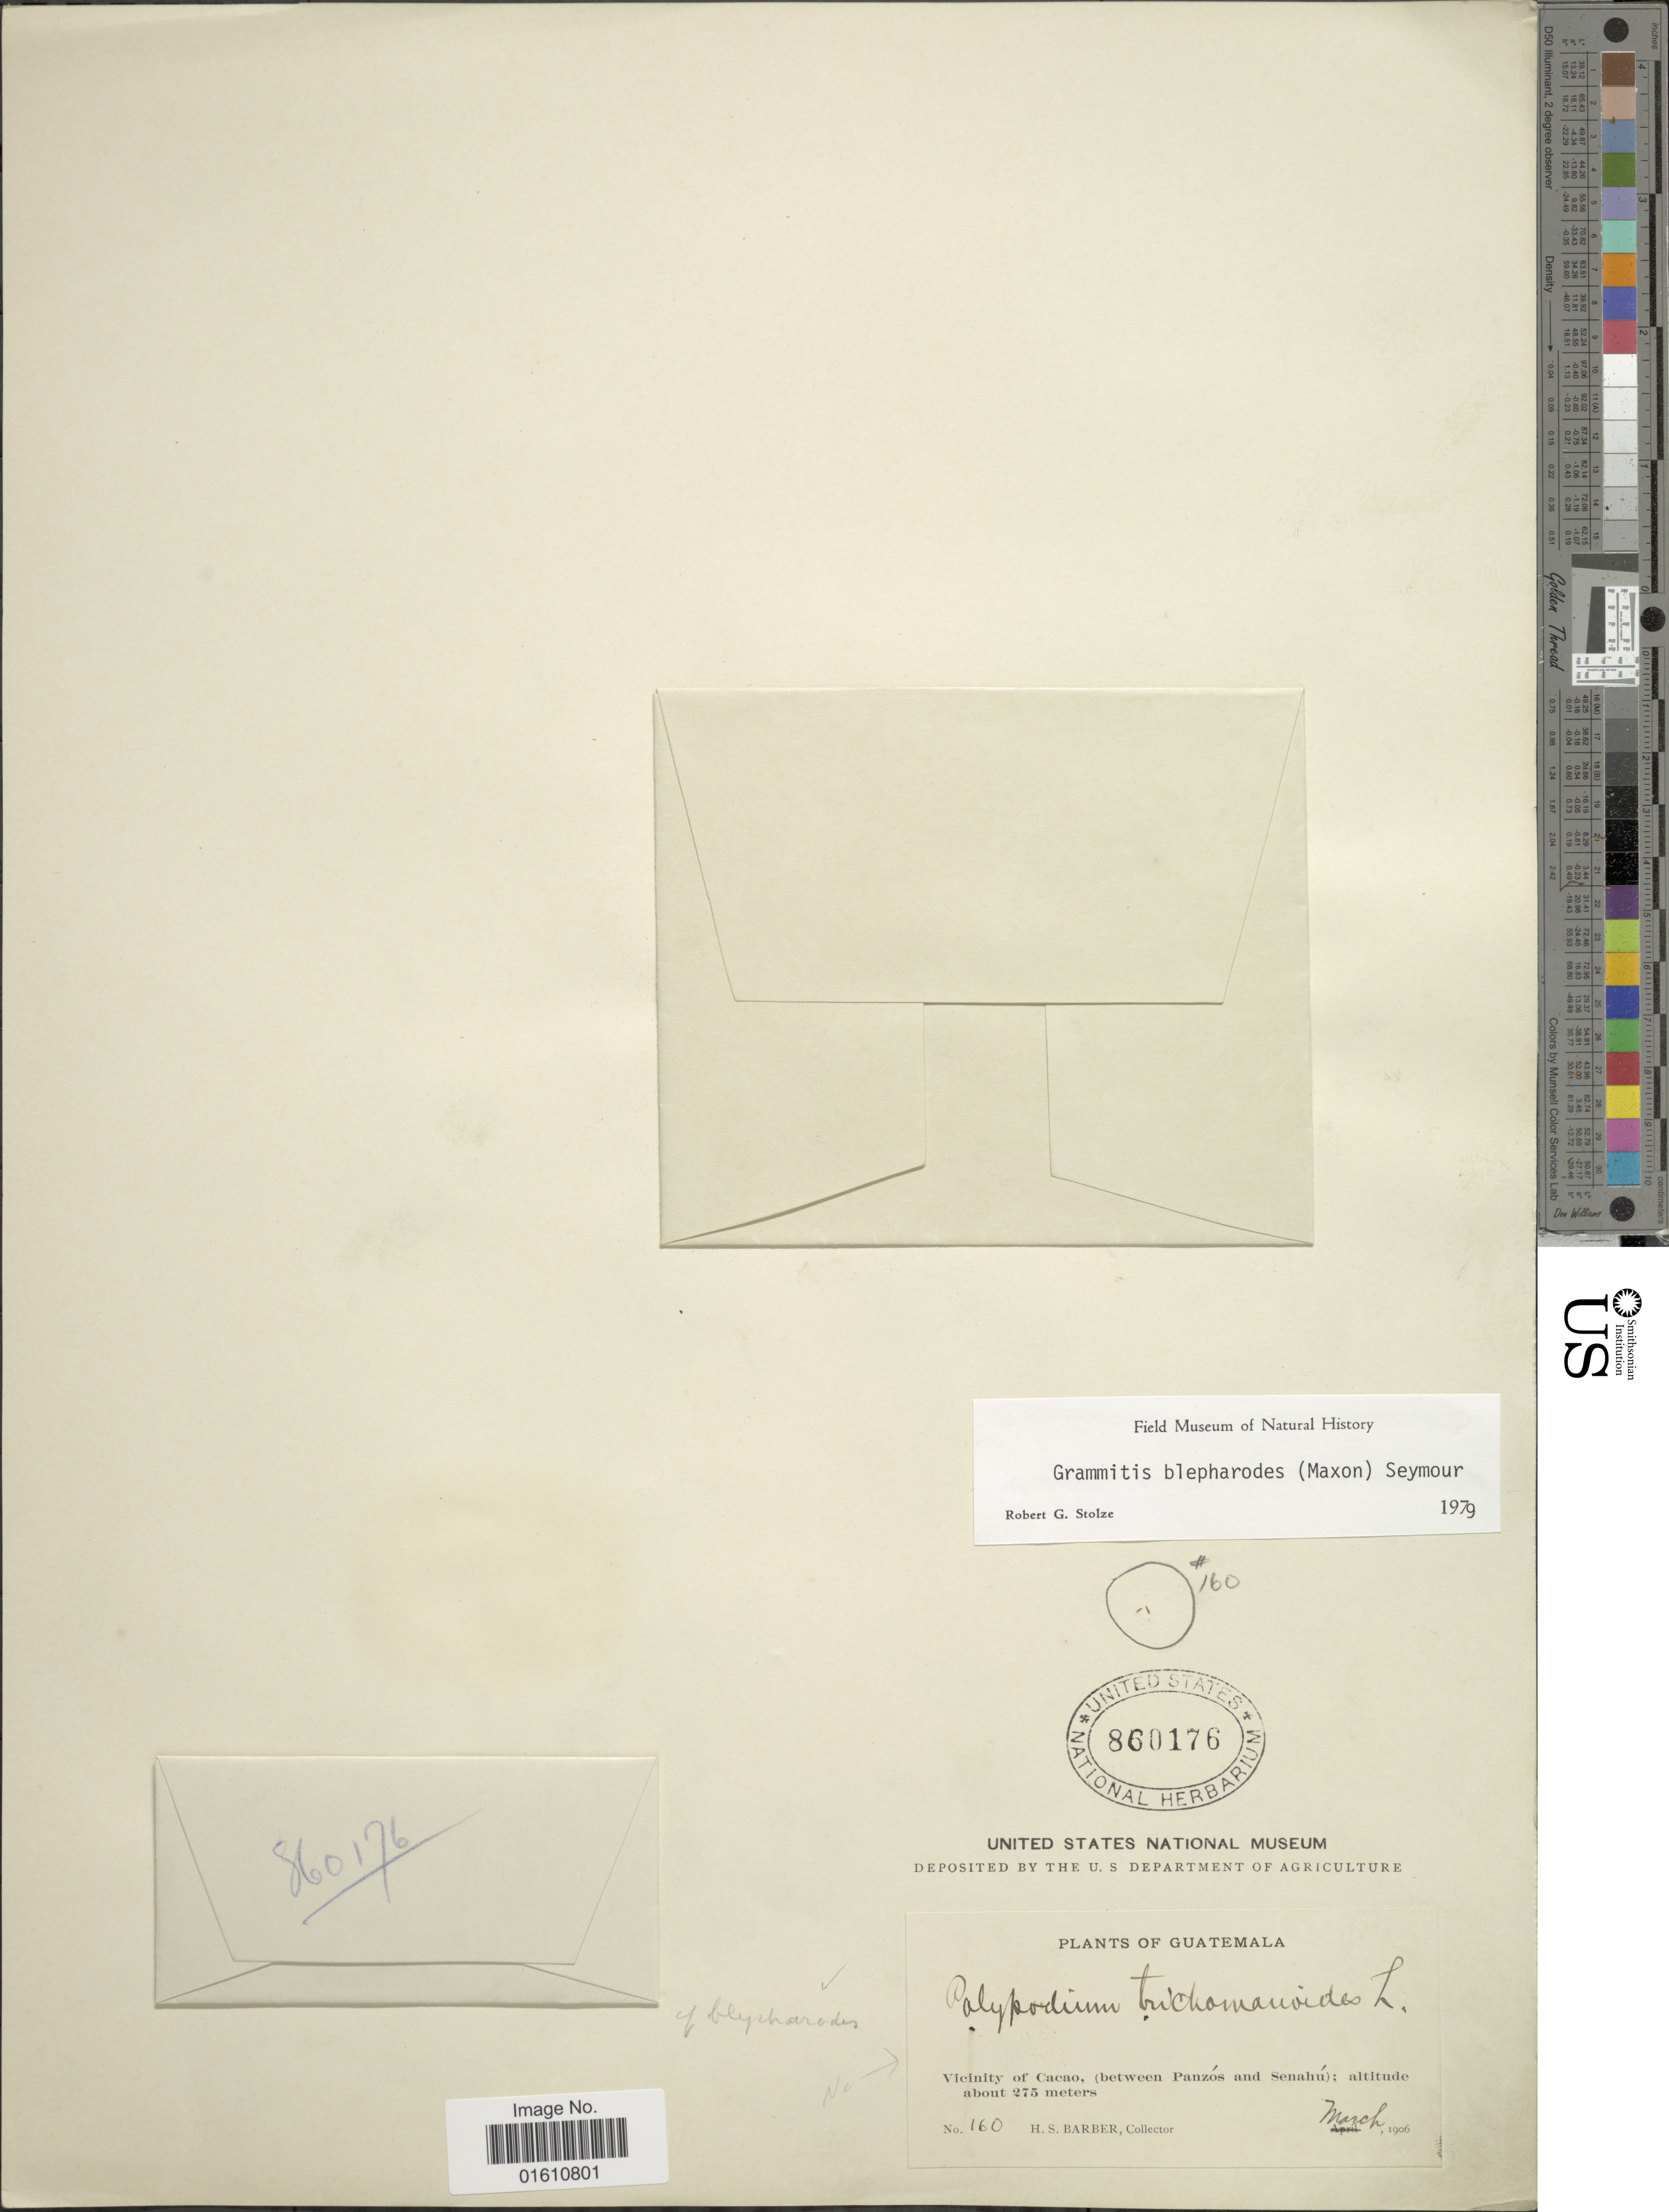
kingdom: Plantae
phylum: Tracheophyta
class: Polypodiopsida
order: Polypodiales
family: Polypodiaceae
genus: Moranopteris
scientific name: Moranopteris taenifolia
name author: (Jenman) R. Y. Hirai & J. Prado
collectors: H. Barber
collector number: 160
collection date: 1906-03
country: Guatemala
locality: Vicinity of Cacao, (between Panzos and Senahu)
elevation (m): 275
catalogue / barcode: US 860176